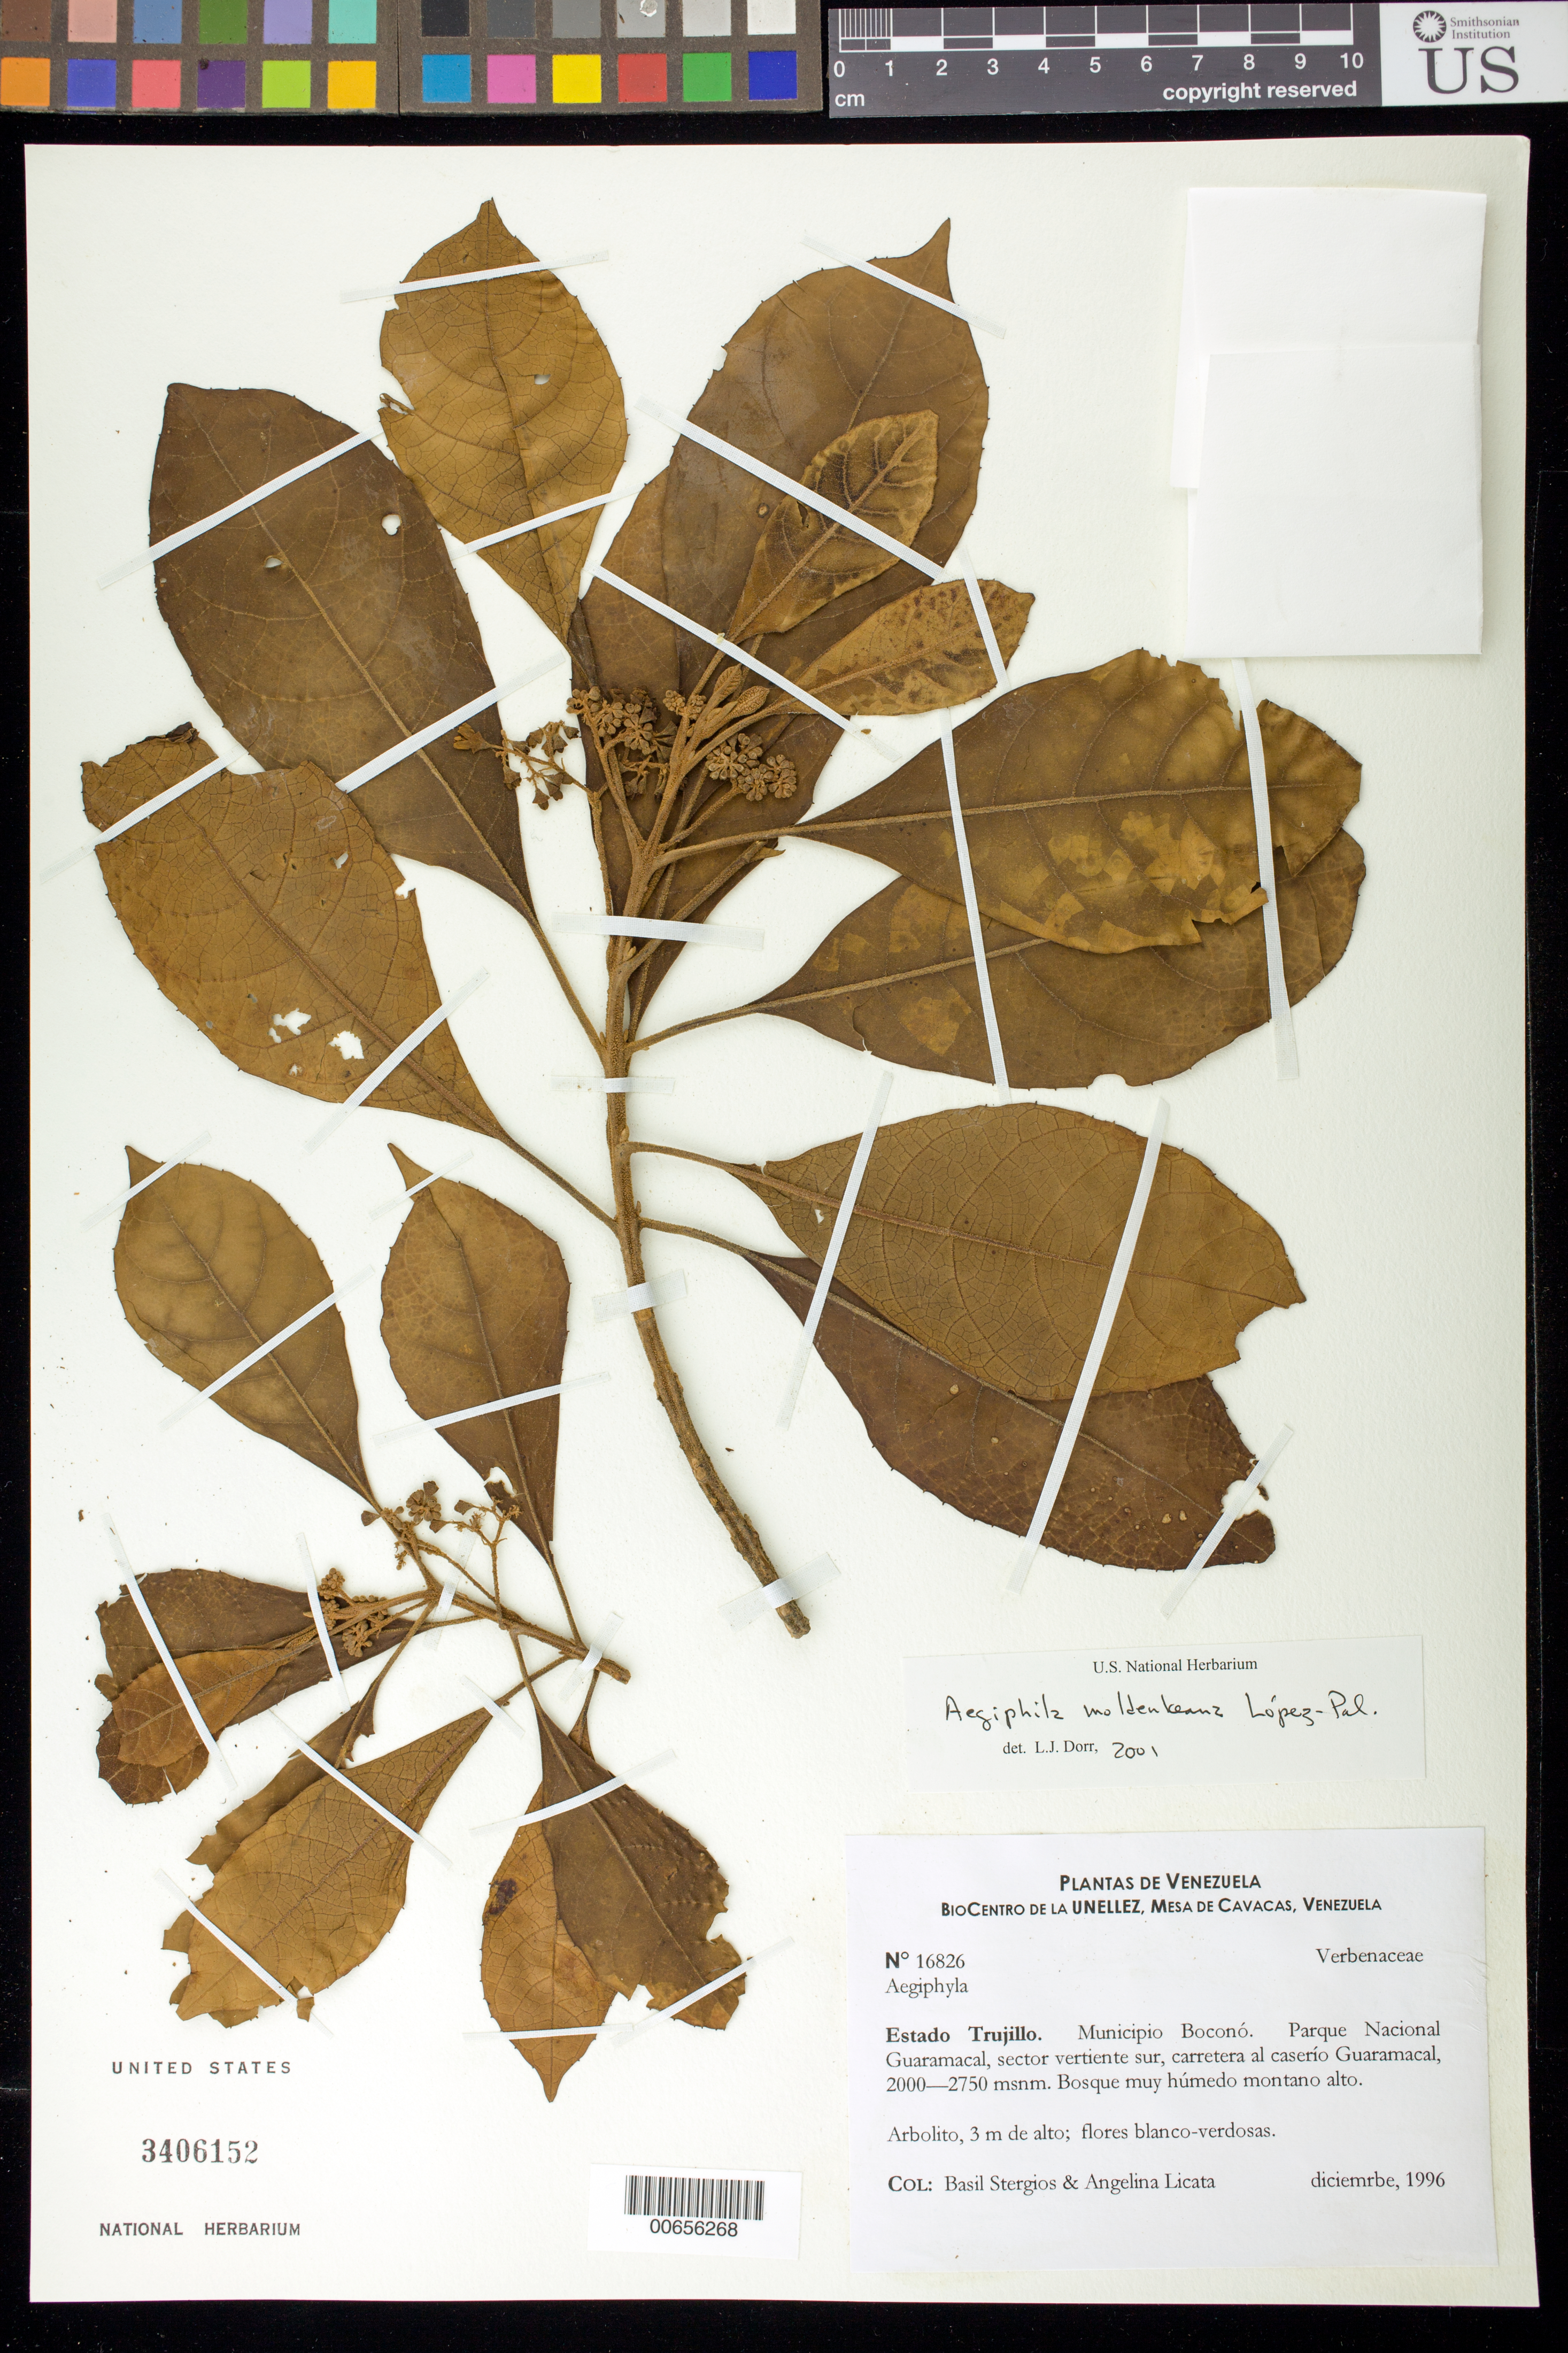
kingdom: Plantae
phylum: Tracheophyta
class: Magnoliopsida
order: Lamiales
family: Lamiaceae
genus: Aegiphila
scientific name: Aegiphila moldenkeana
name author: López-Pal.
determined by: Dorr, L. J., (BOT), Smithsonian Institution - National Museum of Natural History (UNITED STATES)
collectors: B. G. Stergios & A. Licata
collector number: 16826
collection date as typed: Dec 1996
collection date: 1996-12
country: Venezuela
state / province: Trujillo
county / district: Boconó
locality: Parque Nacional Guaramacal, vertiente S, carretera Guaramacal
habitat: Bosque muy húmedo montano alto.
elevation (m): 2000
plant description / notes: CTES, NY, PORT, US, VEN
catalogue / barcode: US 3406152